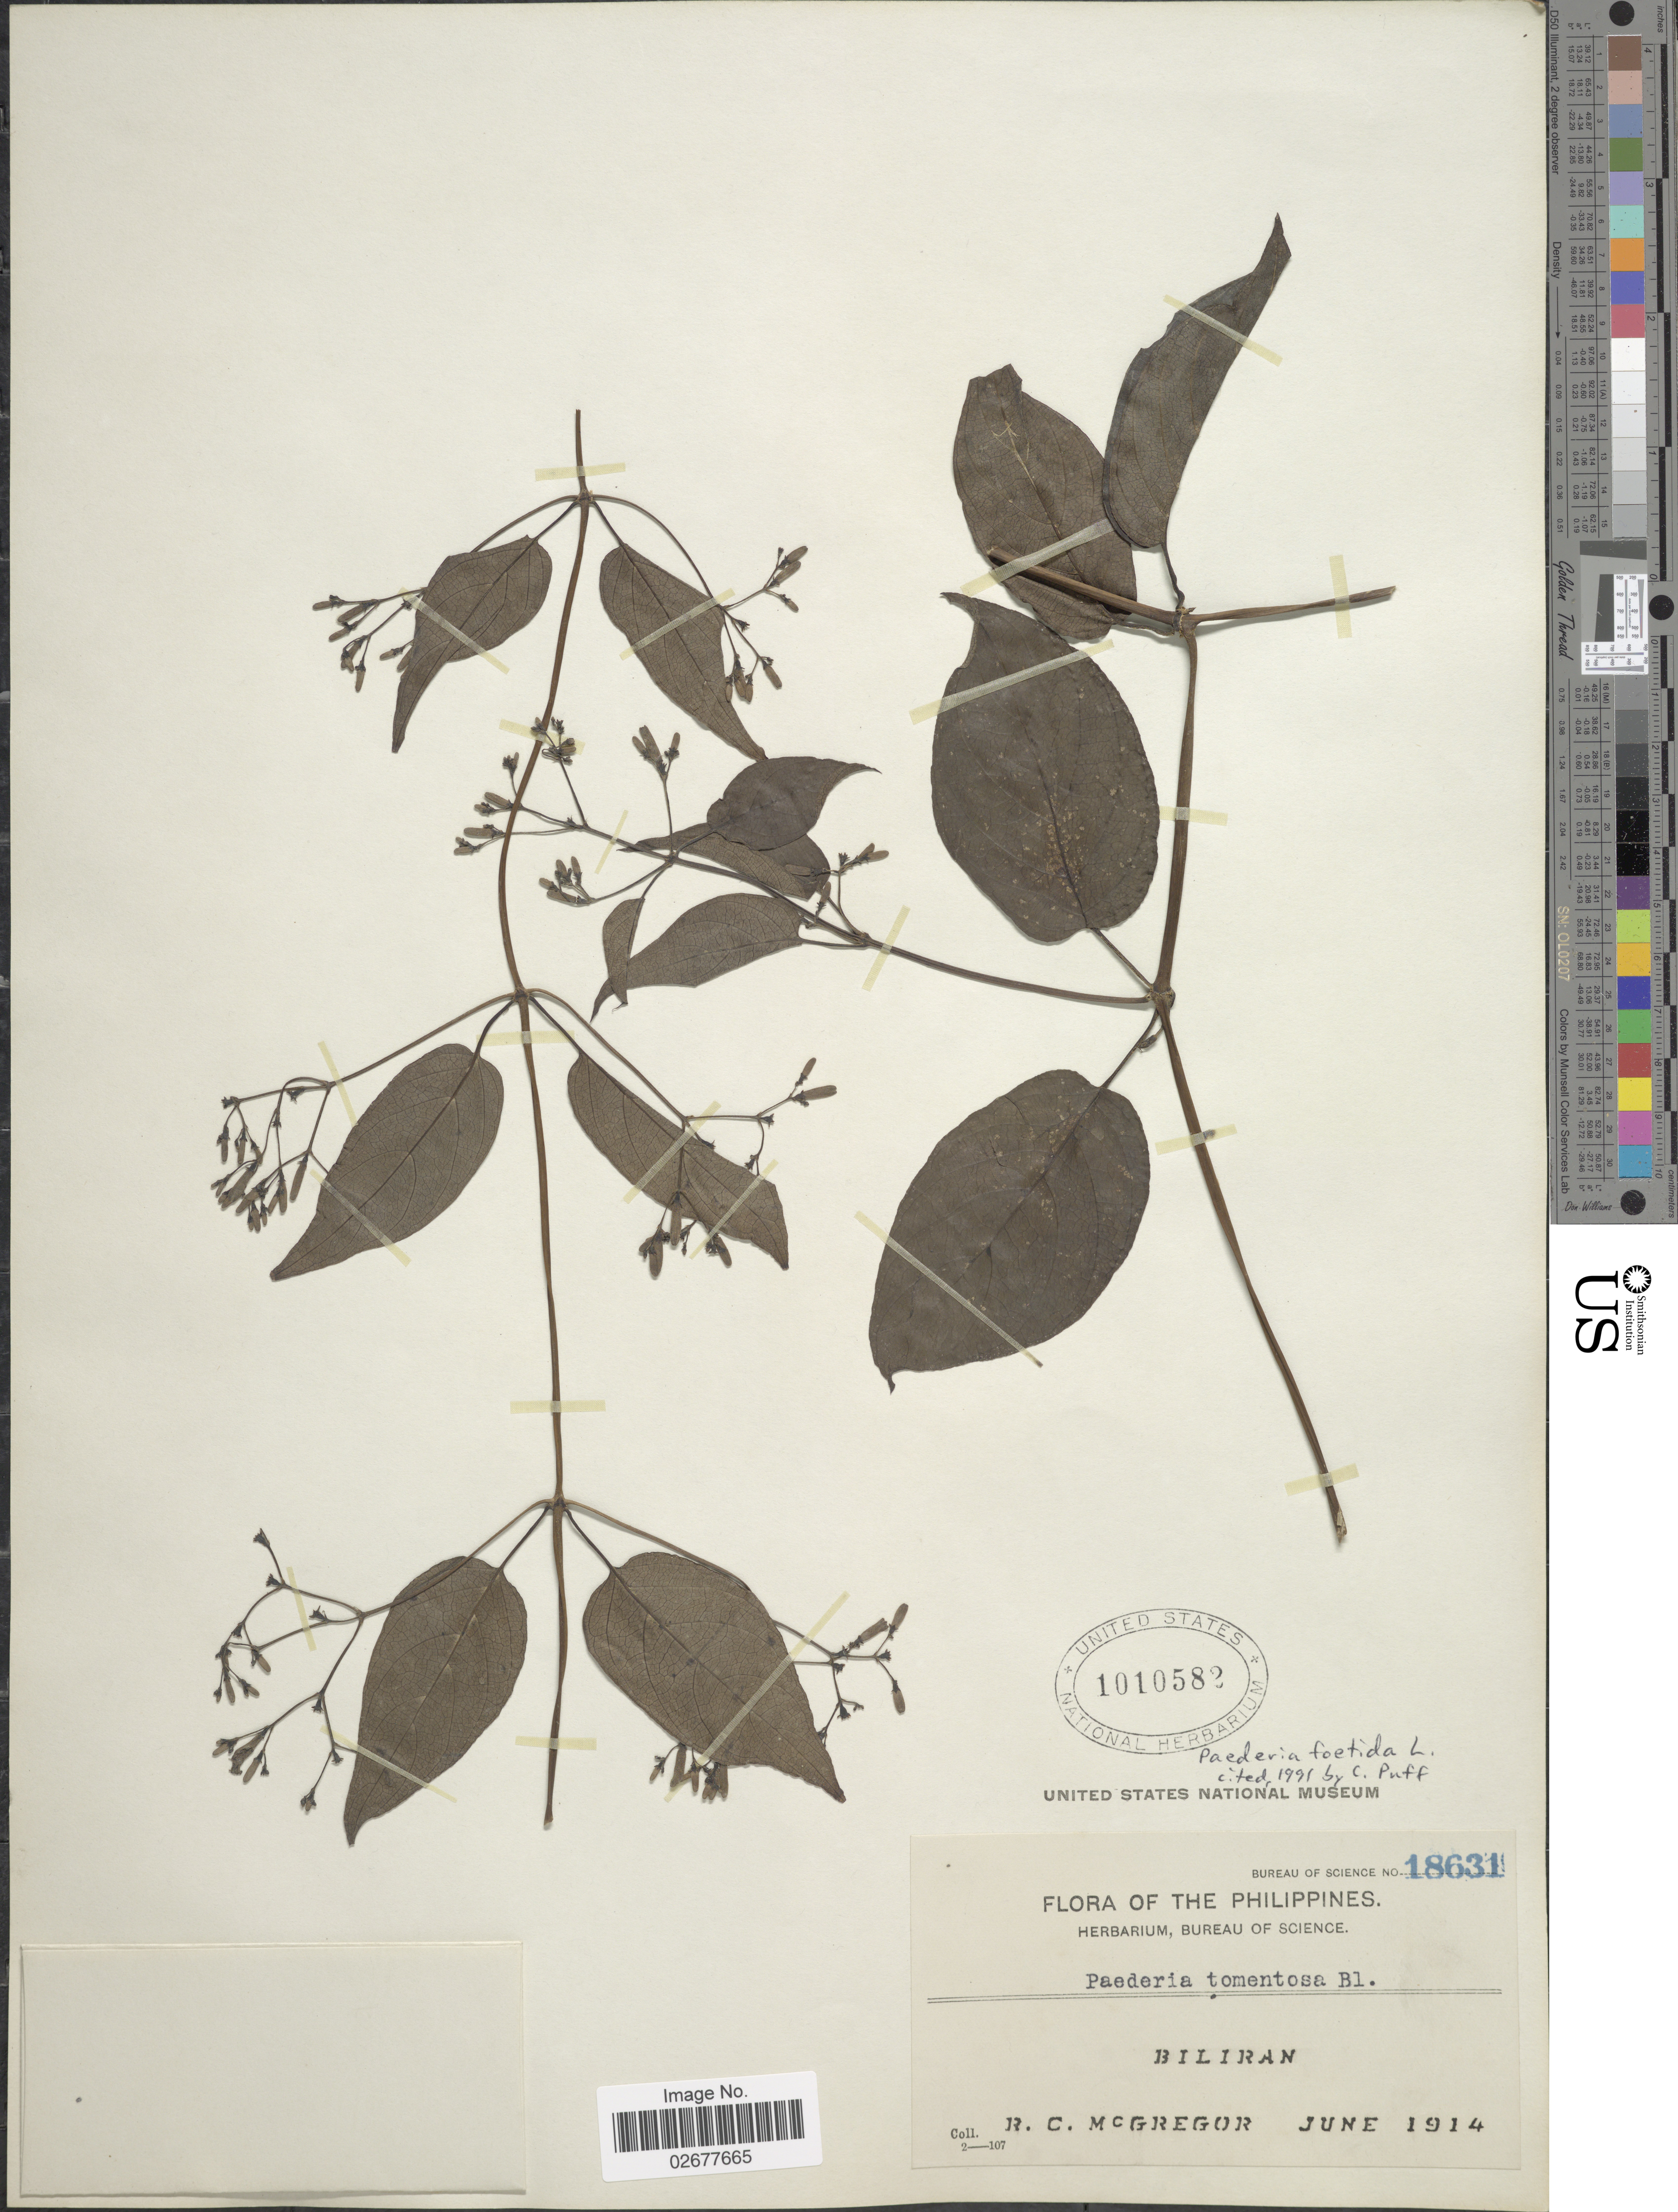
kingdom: Plantae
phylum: Tracheophyta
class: Magnoliopsida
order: Gentianales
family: Rubiaceae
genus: Paederia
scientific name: Paederia foetida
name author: Wall.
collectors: R. C. McGregor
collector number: Bureau of Science18631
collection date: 1914-06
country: Philippines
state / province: Eastern Visayas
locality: Biliran.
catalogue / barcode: US 1010582